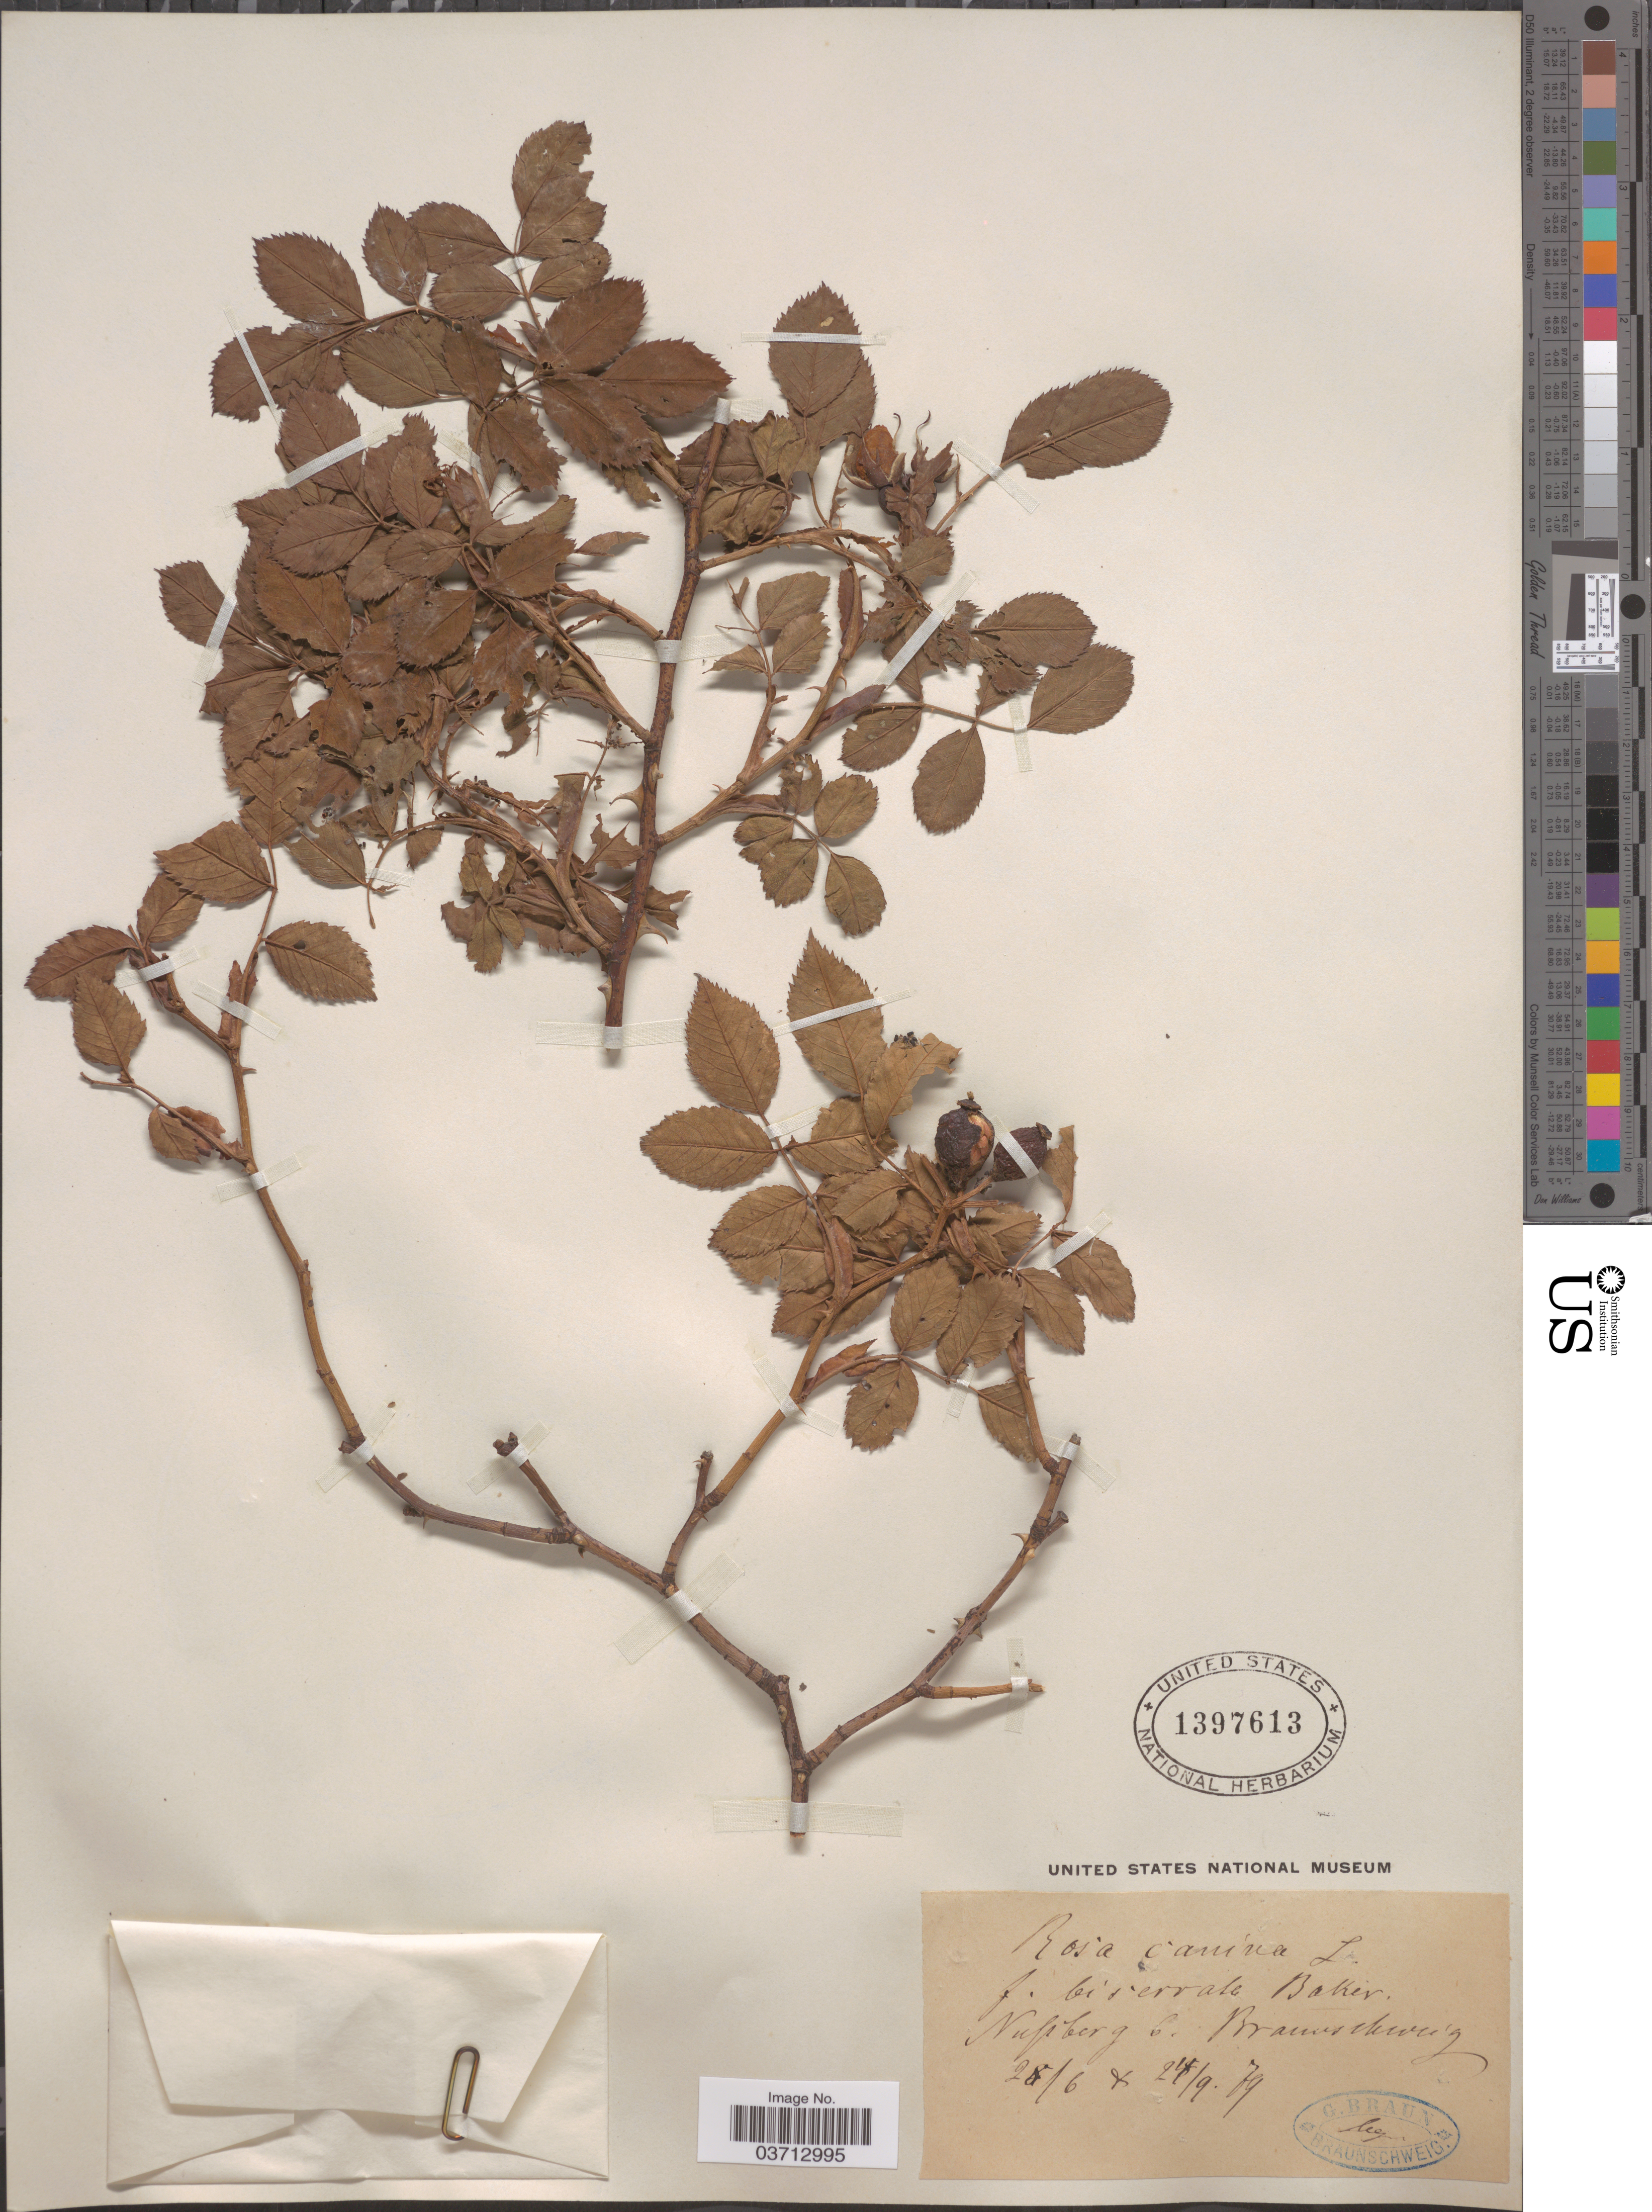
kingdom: Plantae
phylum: Tracheophyta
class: Magnoliopsida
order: Rosales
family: Rosaceae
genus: Rosa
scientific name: Rosa canina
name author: L.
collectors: G. Braun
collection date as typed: Transcribed d/m/y: 28/6/79 to 24/9/79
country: Germany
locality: Nussberg b. Braunschweig.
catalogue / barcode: US 1397613